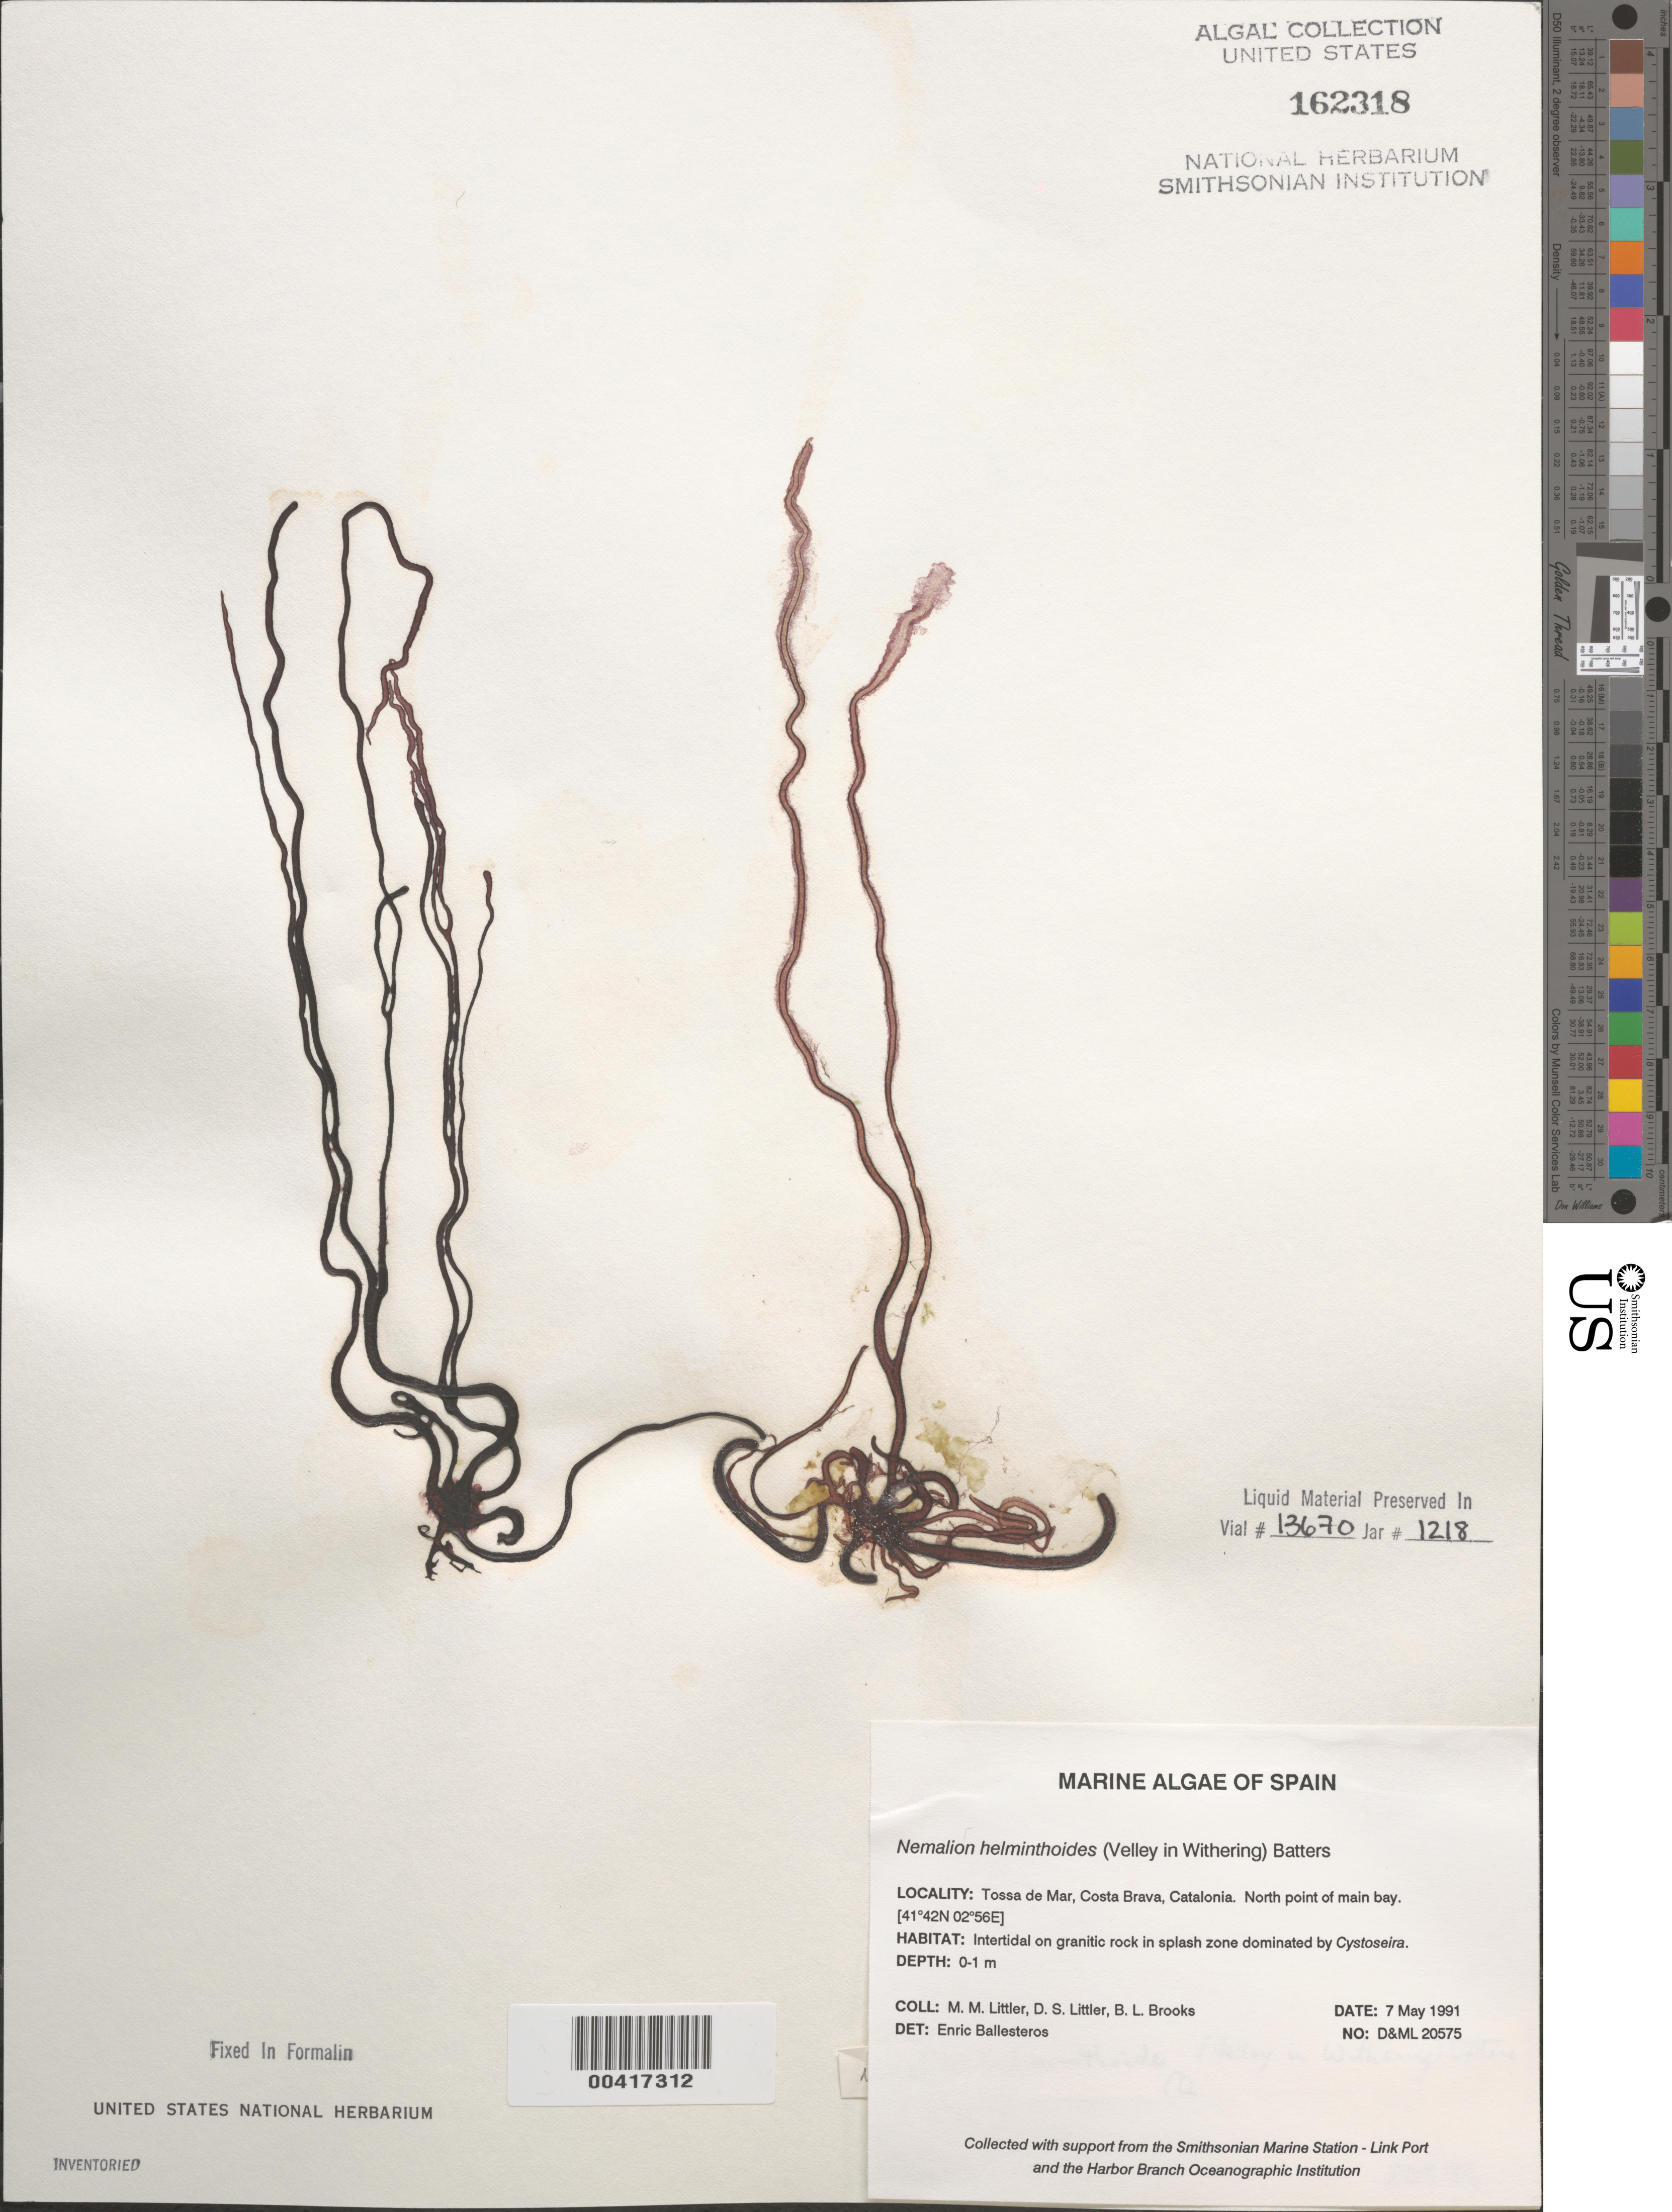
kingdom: Plantae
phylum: Rhodophyta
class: Florideophyceae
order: Nemaliales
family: Nemaliaceae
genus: Nemalion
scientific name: Nemalion multifidum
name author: (Lyngb.) Chauvin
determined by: Algae name updating Project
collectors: M. M. Littler, D. S. Littler & B. Brooks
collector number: D&ML 20575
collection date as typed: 07 May 1991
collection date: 1991-05-07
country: Spain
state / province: Catalunya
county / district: Girona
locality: Tossa de mar, costa brava, catalonia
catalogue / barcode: US 162318